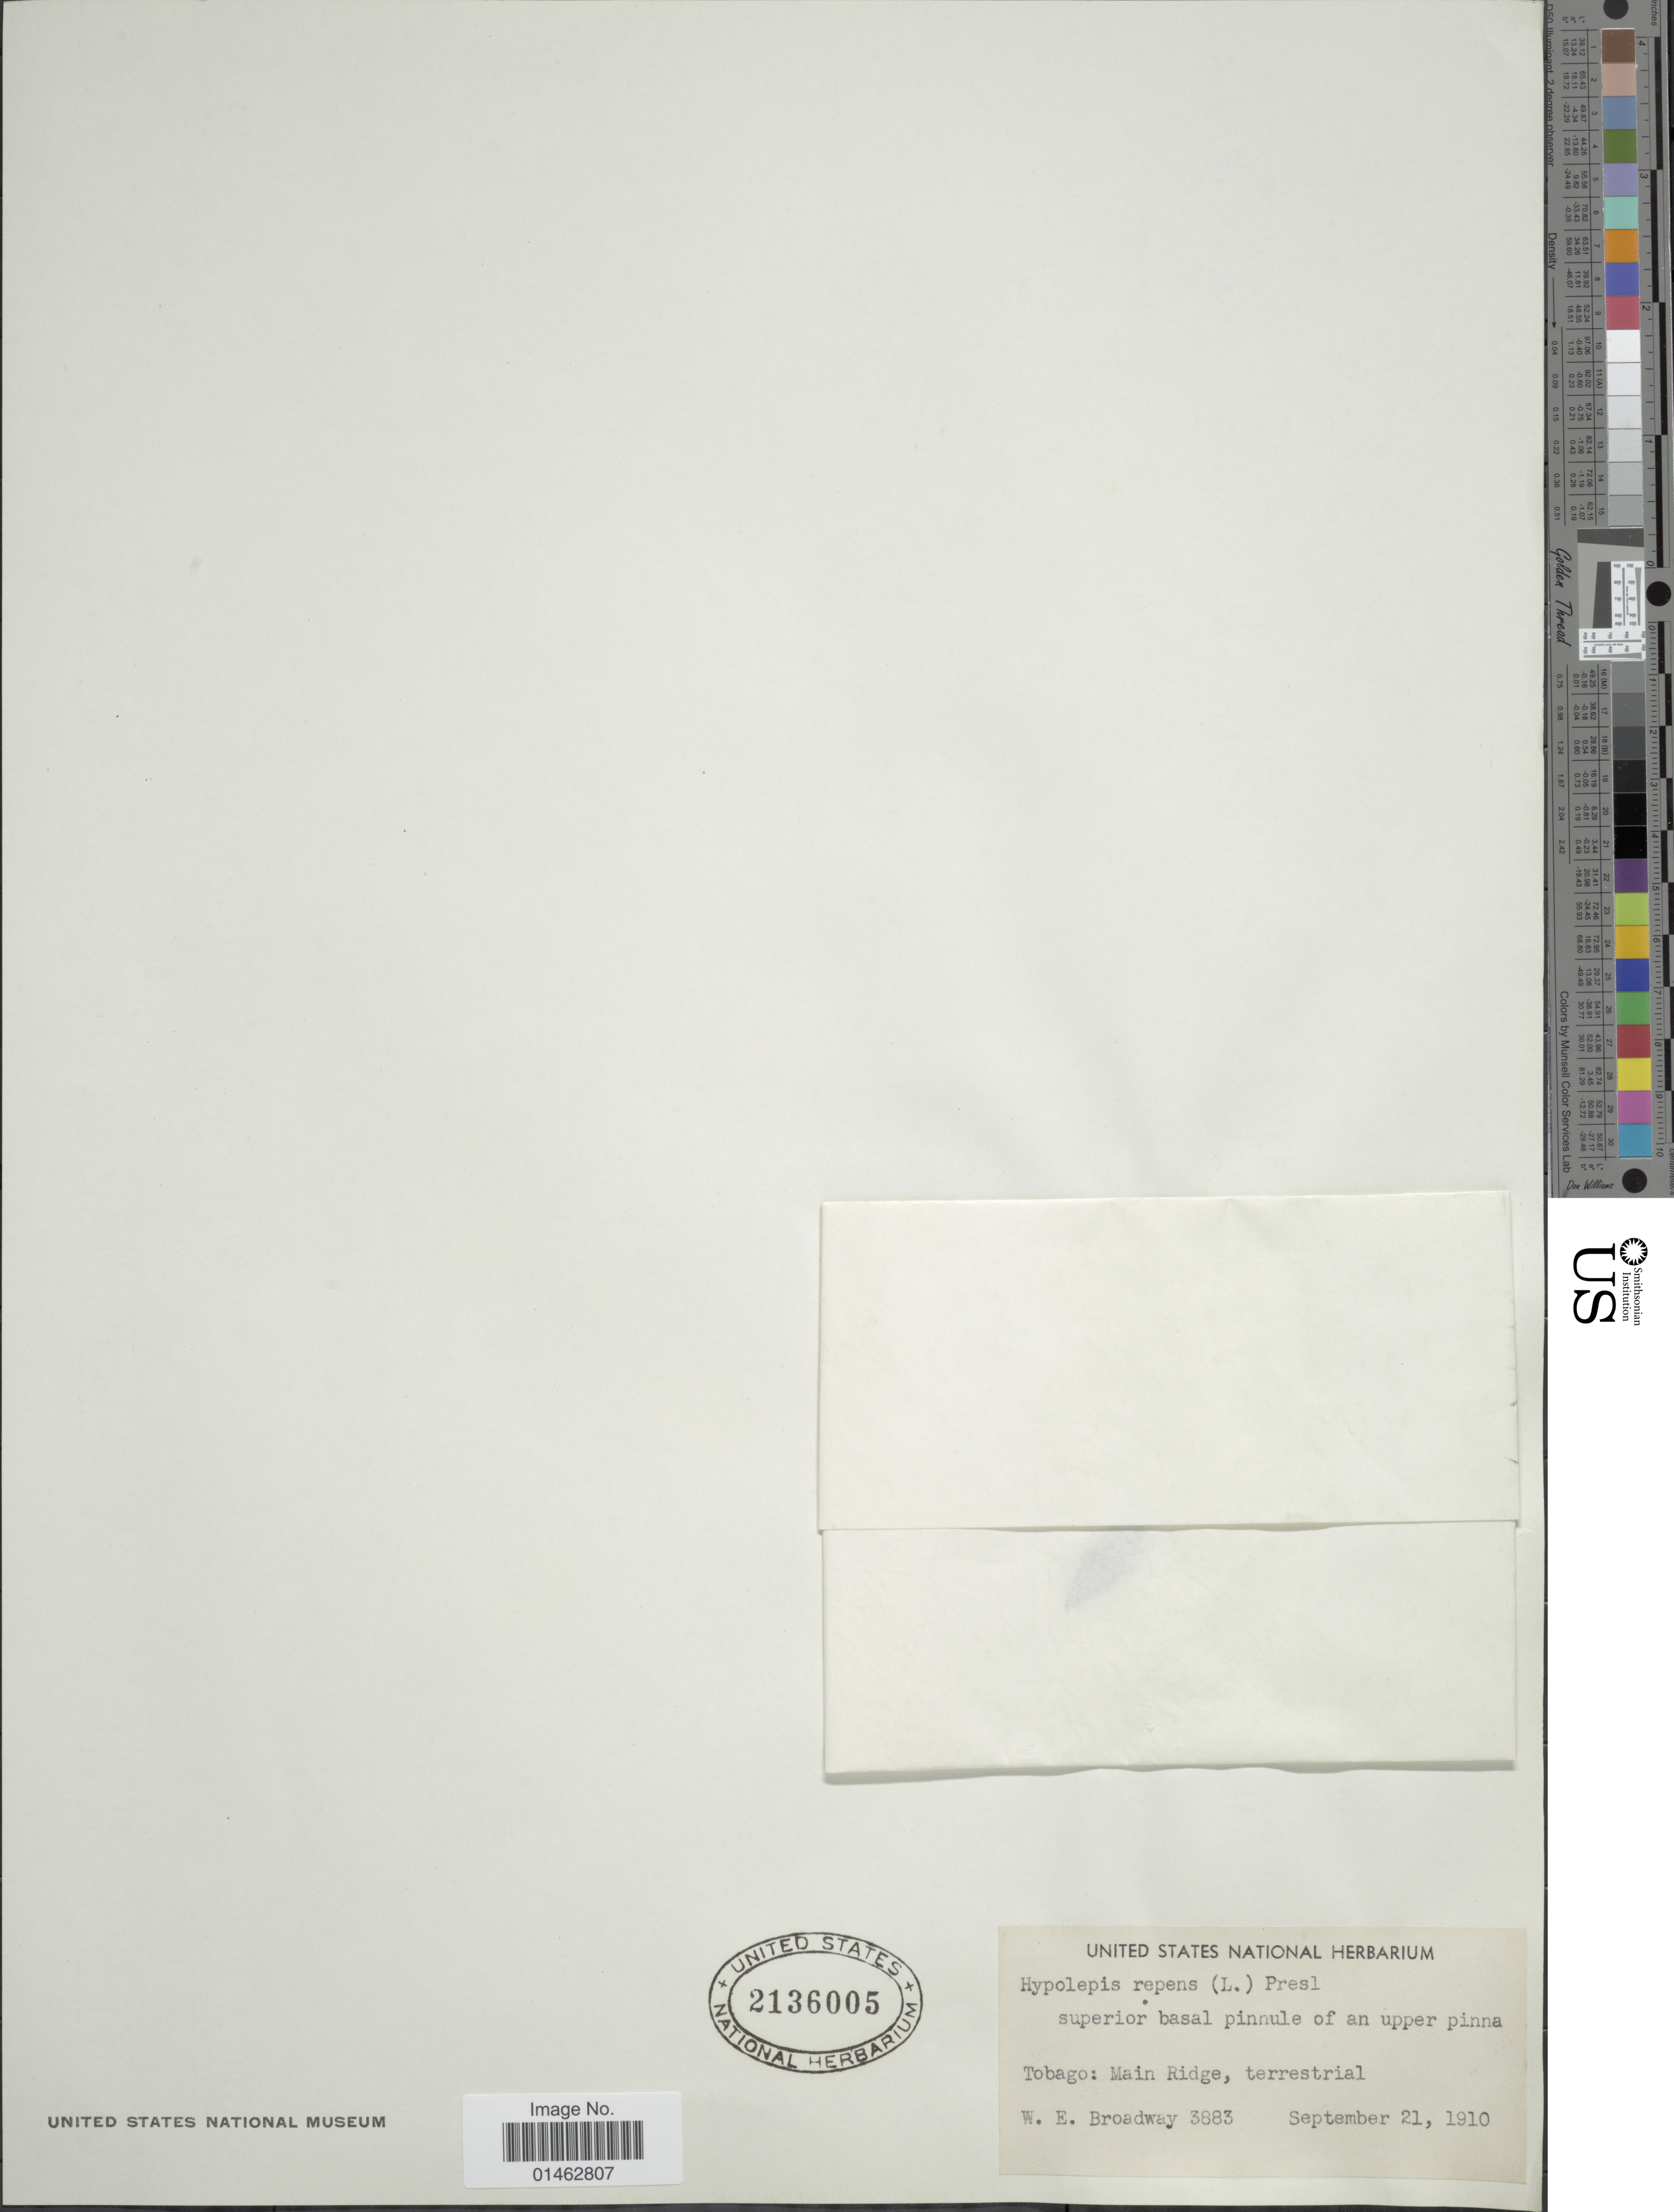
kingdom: Plantae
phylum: Tracheophyta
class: Polypodiopsida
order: Polypodiales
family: Dennstaedtiaceae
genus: Hypolepis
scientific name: Hypolepis repens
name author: (L.) C. Presl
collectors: W. E. Broadway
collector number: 3883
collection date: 1910-09-21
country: Trinidad and Tobago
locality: Tobago: Main Ridge, terrestial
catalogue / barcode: US 2136005